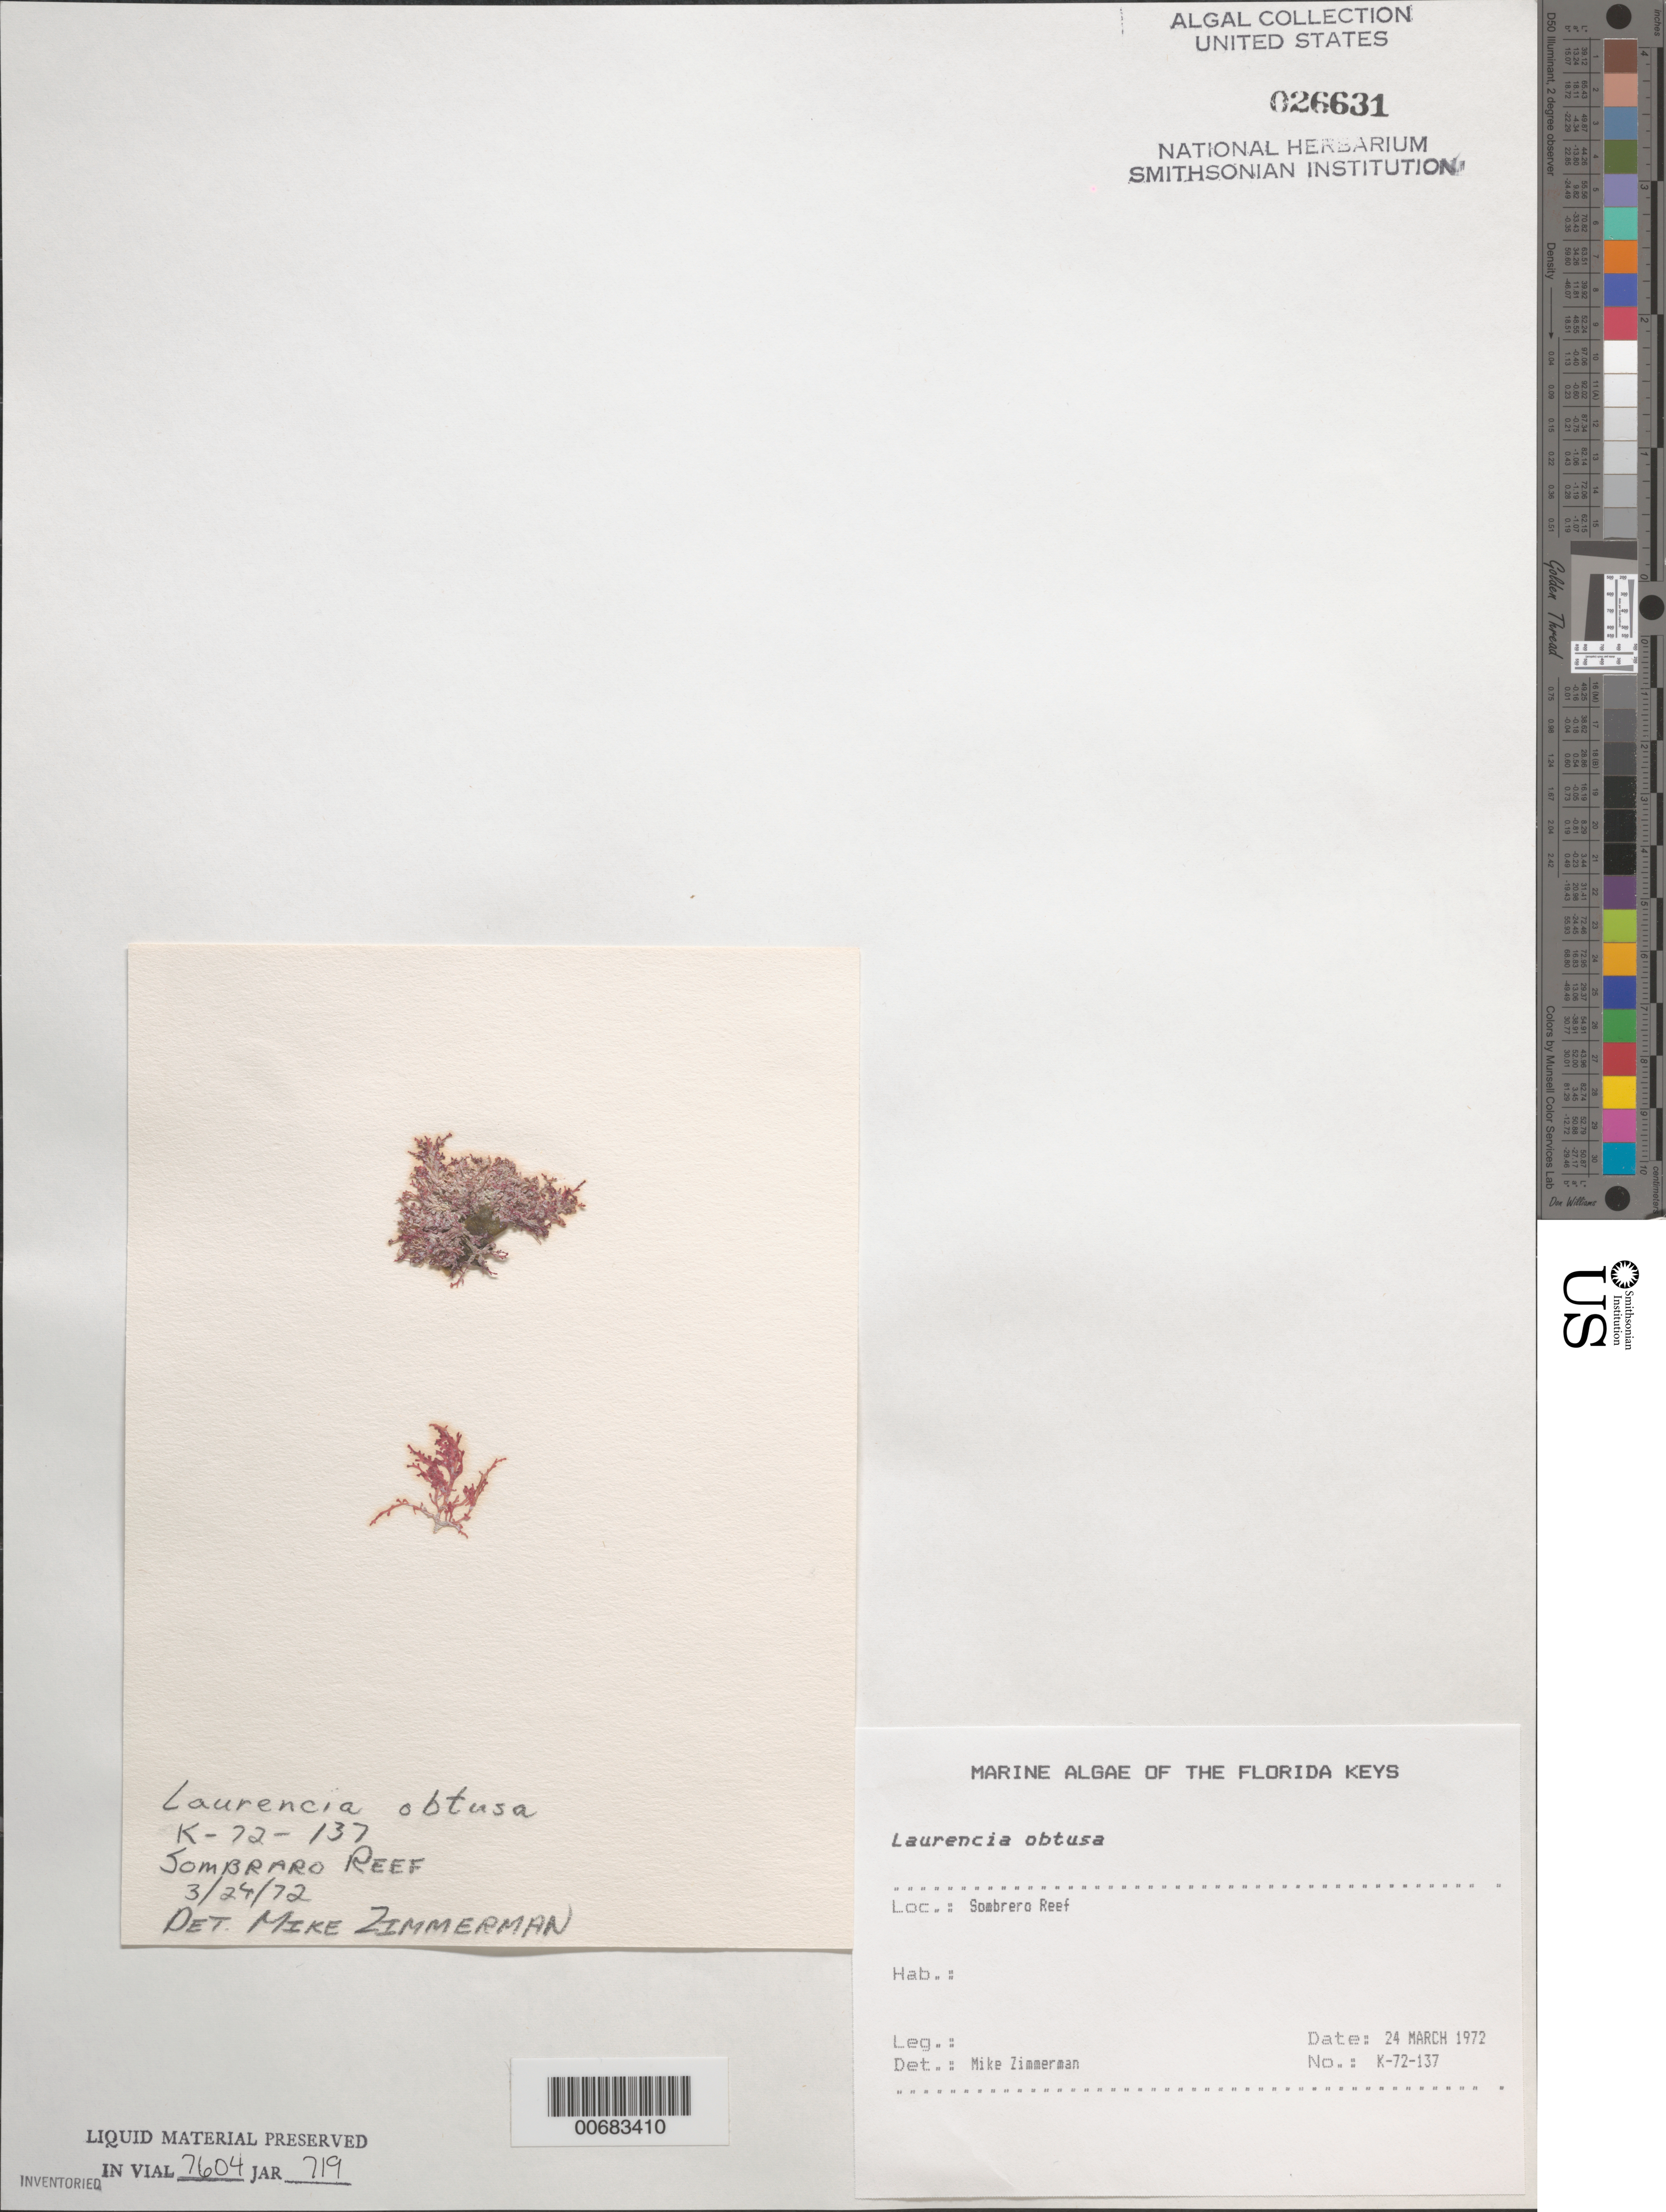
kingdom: Plantae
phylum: Rhodophyta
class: Florideophyceae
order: Ceramiales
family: Rhodomelaceae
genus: Laurencia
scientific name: Laurencia obtusa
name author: (Huds.) J.V.Lamouroux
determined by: Zimmerman, M.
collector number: K-72-137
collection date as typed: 24 Mar 1972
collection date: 1972-03-24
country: United States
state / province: Florida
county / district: Monroe County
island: Sombrero Key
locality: Sombrero Key Reef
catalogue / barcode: US 26631